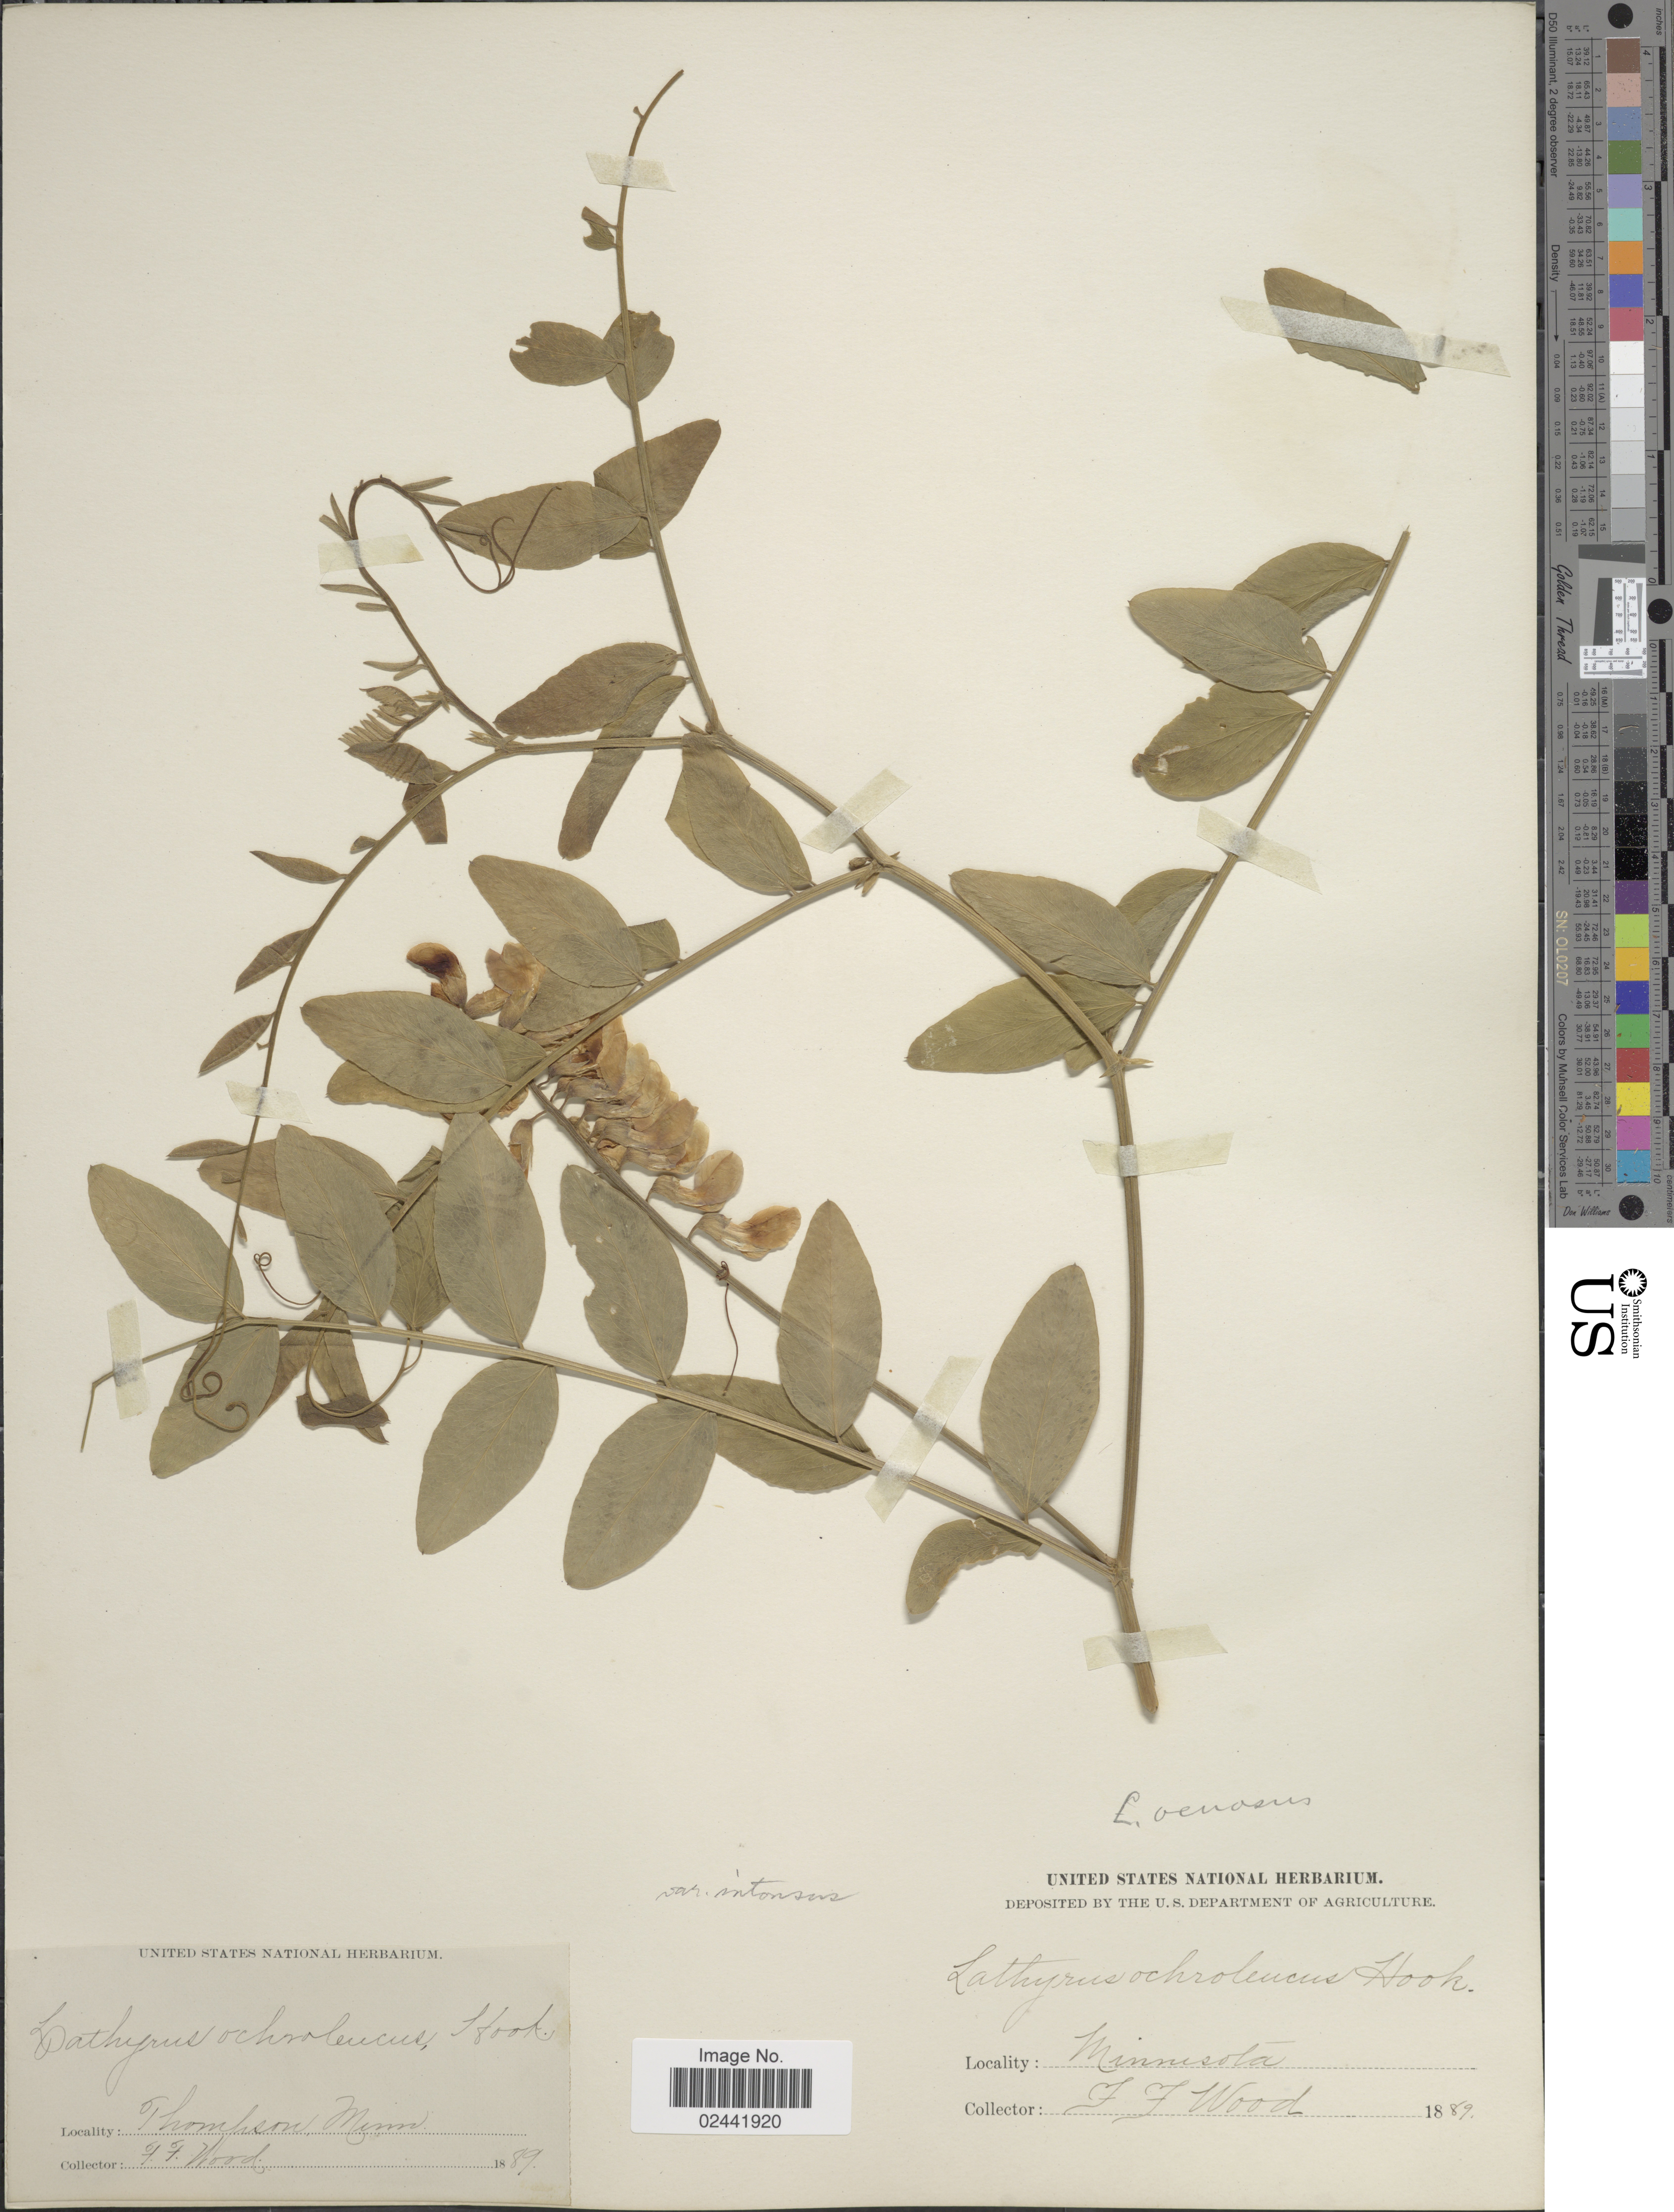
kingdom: Plantae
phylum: Tracheophyta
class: Magnoliopsida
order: Fabales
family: Fabaceae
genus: Lathyrus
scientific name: Lathyrus venosus var. intonsus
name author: Butters & H. St. John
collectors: F. Wood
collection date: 1889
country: United States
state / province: Minnesota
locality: Thompson